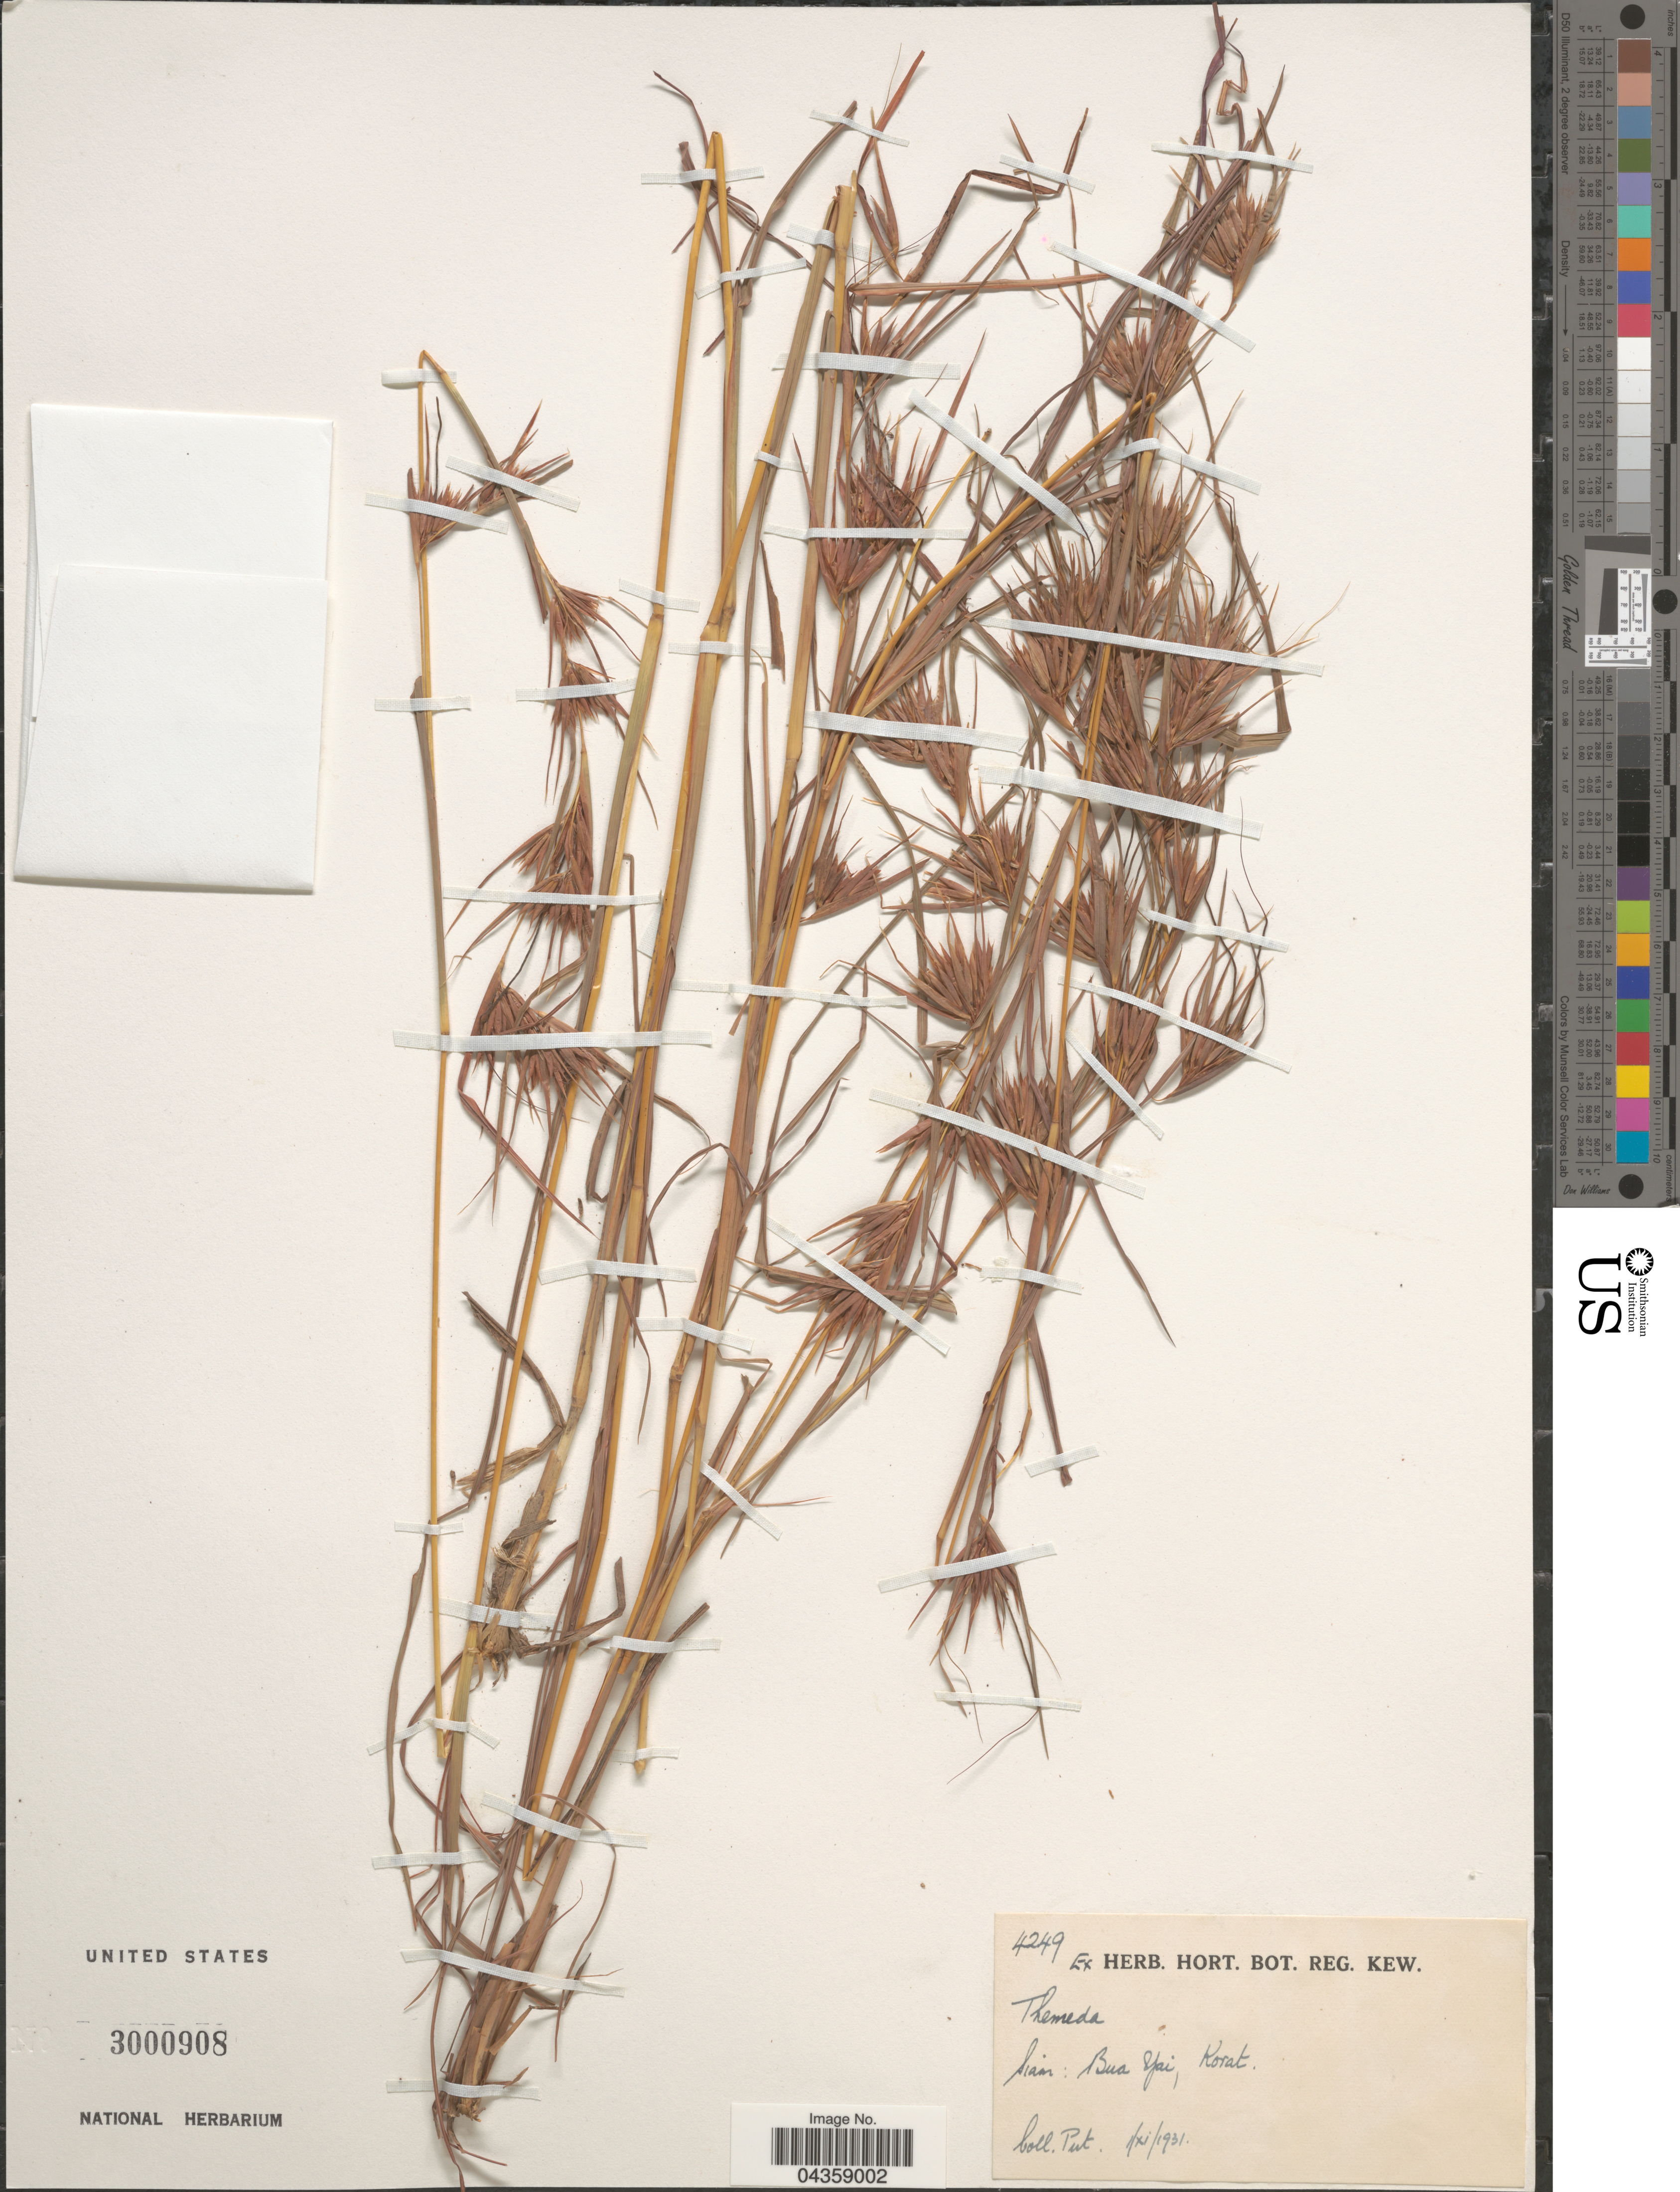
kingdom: Plantae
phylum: Tracheophyta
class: Liliopsida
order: Poales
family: Poaceae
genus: Themeda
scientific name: Themeda sp.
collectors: -. Put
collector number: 4249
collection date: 1931-11-01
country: Thailand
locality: Siam : Bua Yai, Korat.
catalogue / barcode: US 3000908